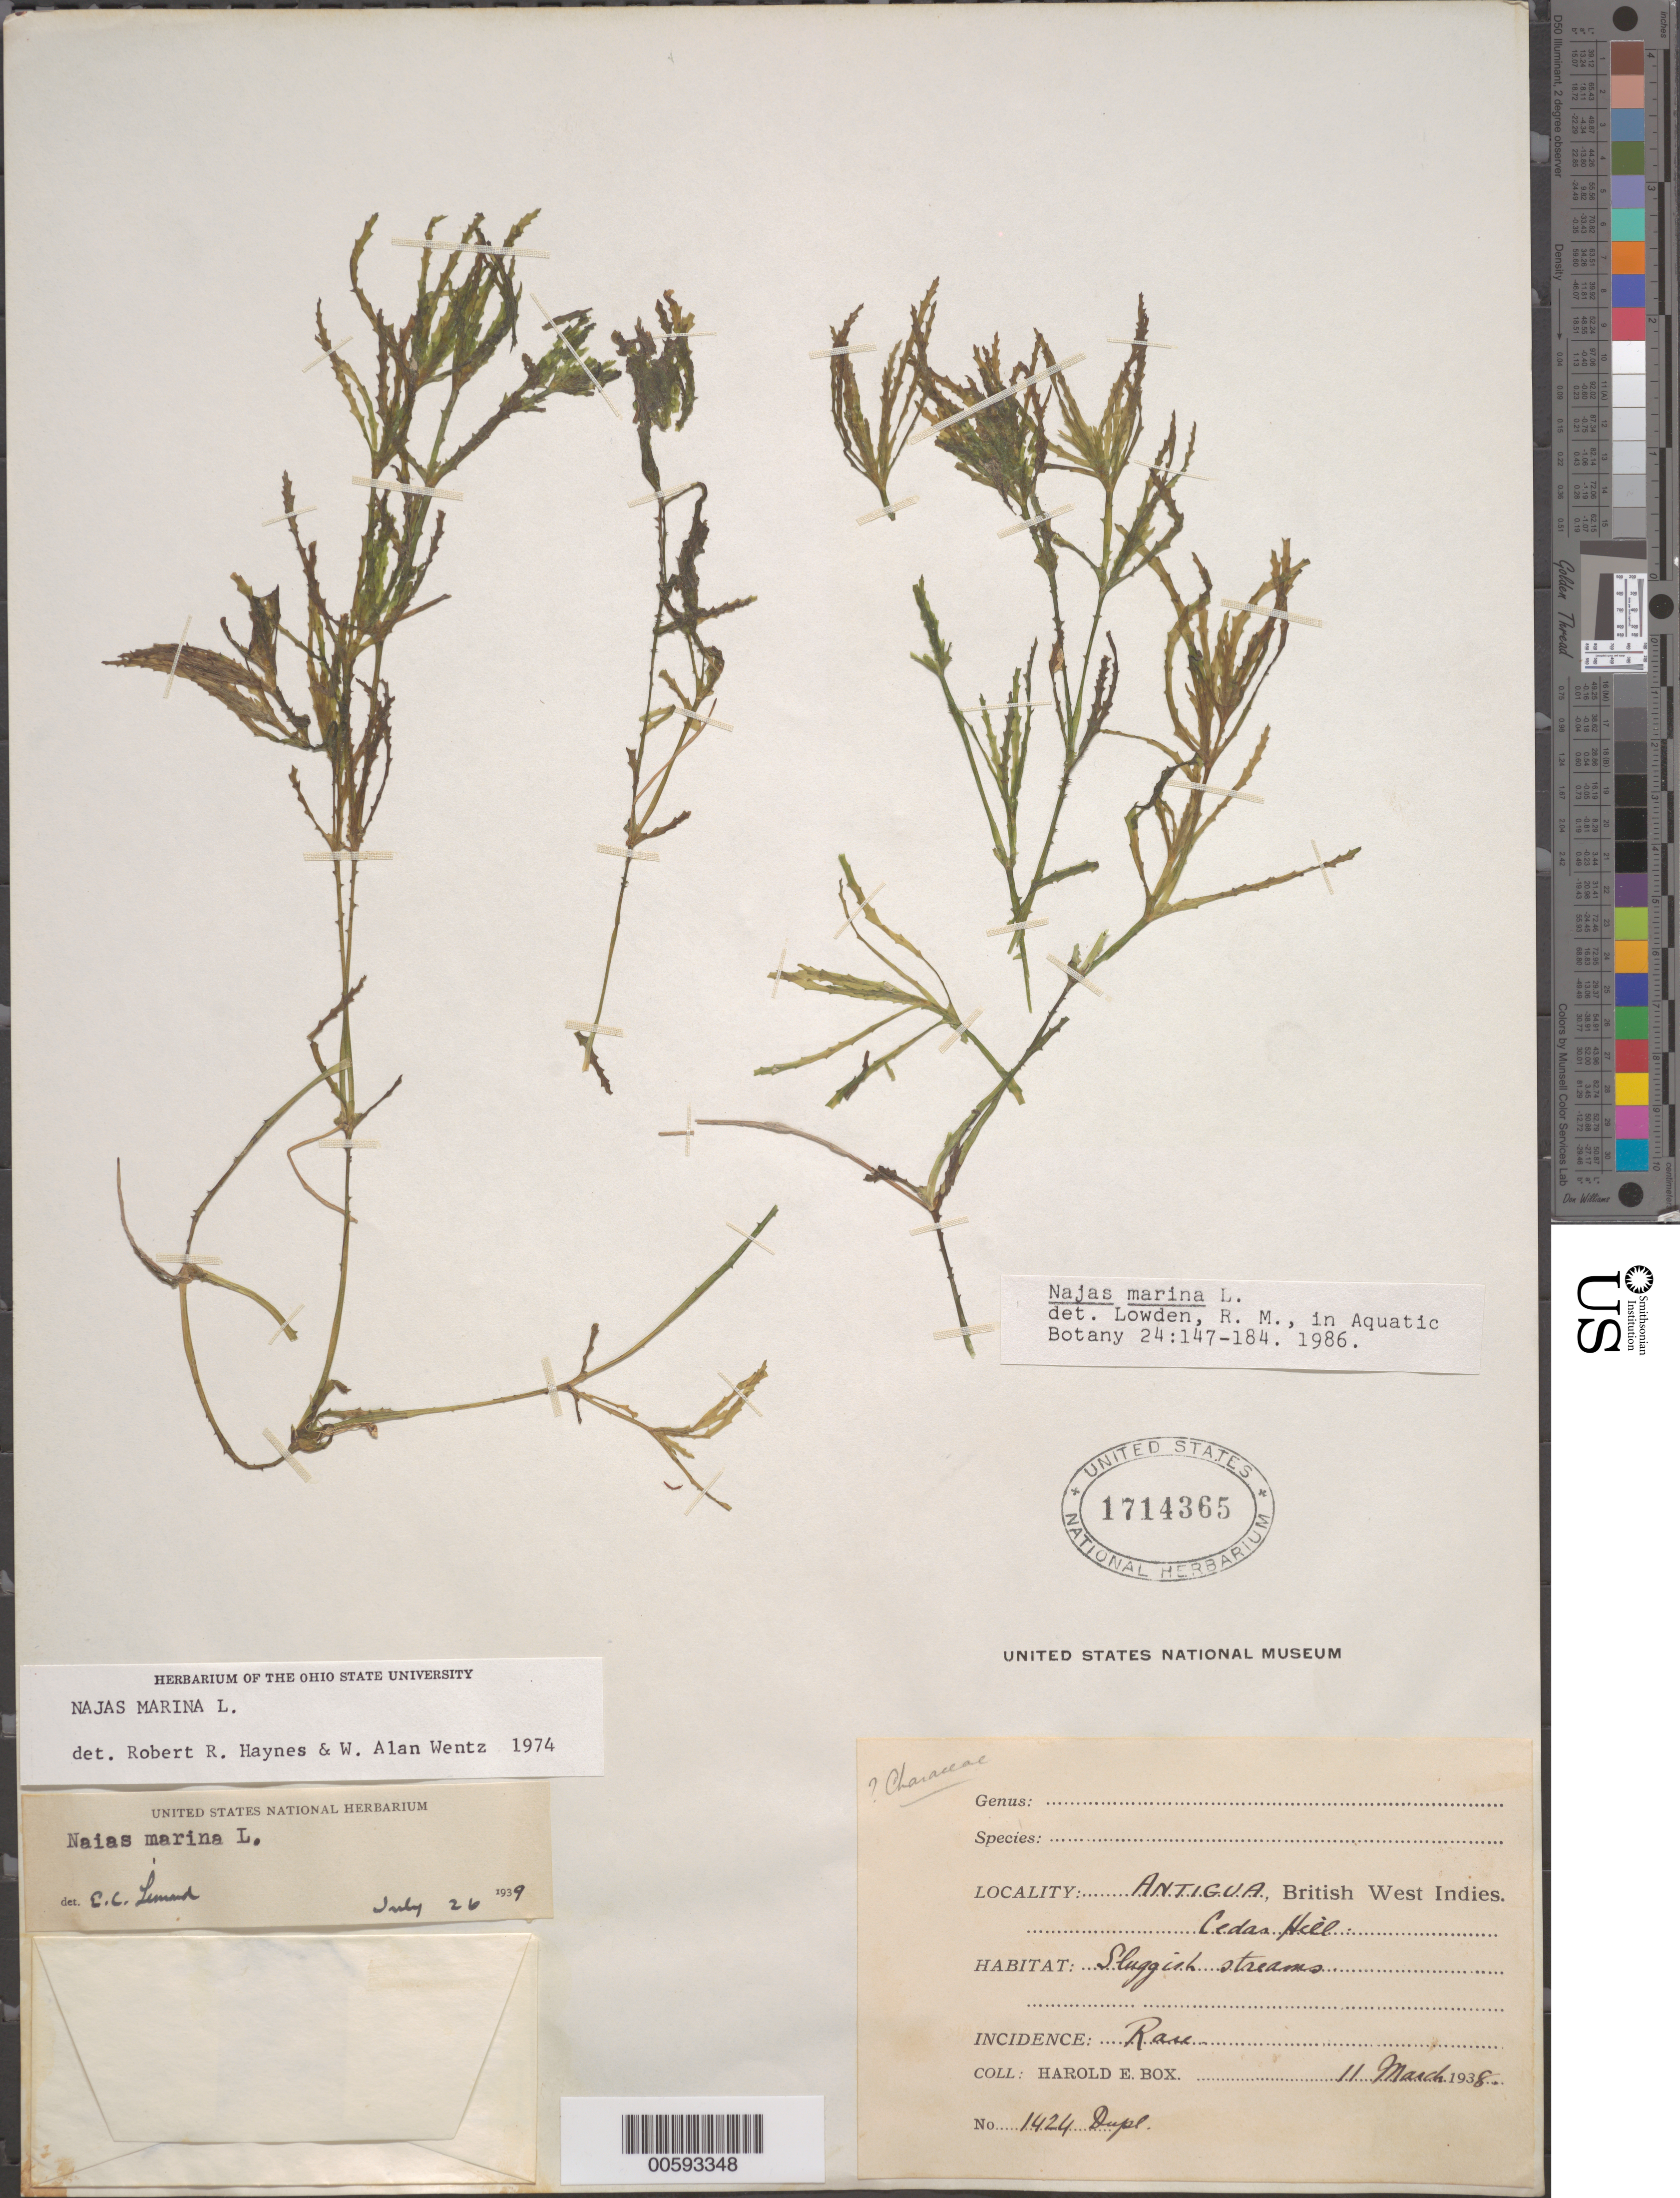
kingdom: Plantae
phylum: Tracheophyta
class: Liliopsida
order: Alismatales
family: Hydrocharitaceae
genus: Najas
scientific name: Najas marina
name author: L.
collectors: H. E. Box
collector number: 1424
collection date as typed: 11 Mar 1938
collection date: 1938-03-11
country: Antigua and Barbuda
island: Antigua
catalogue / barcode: US 1714365